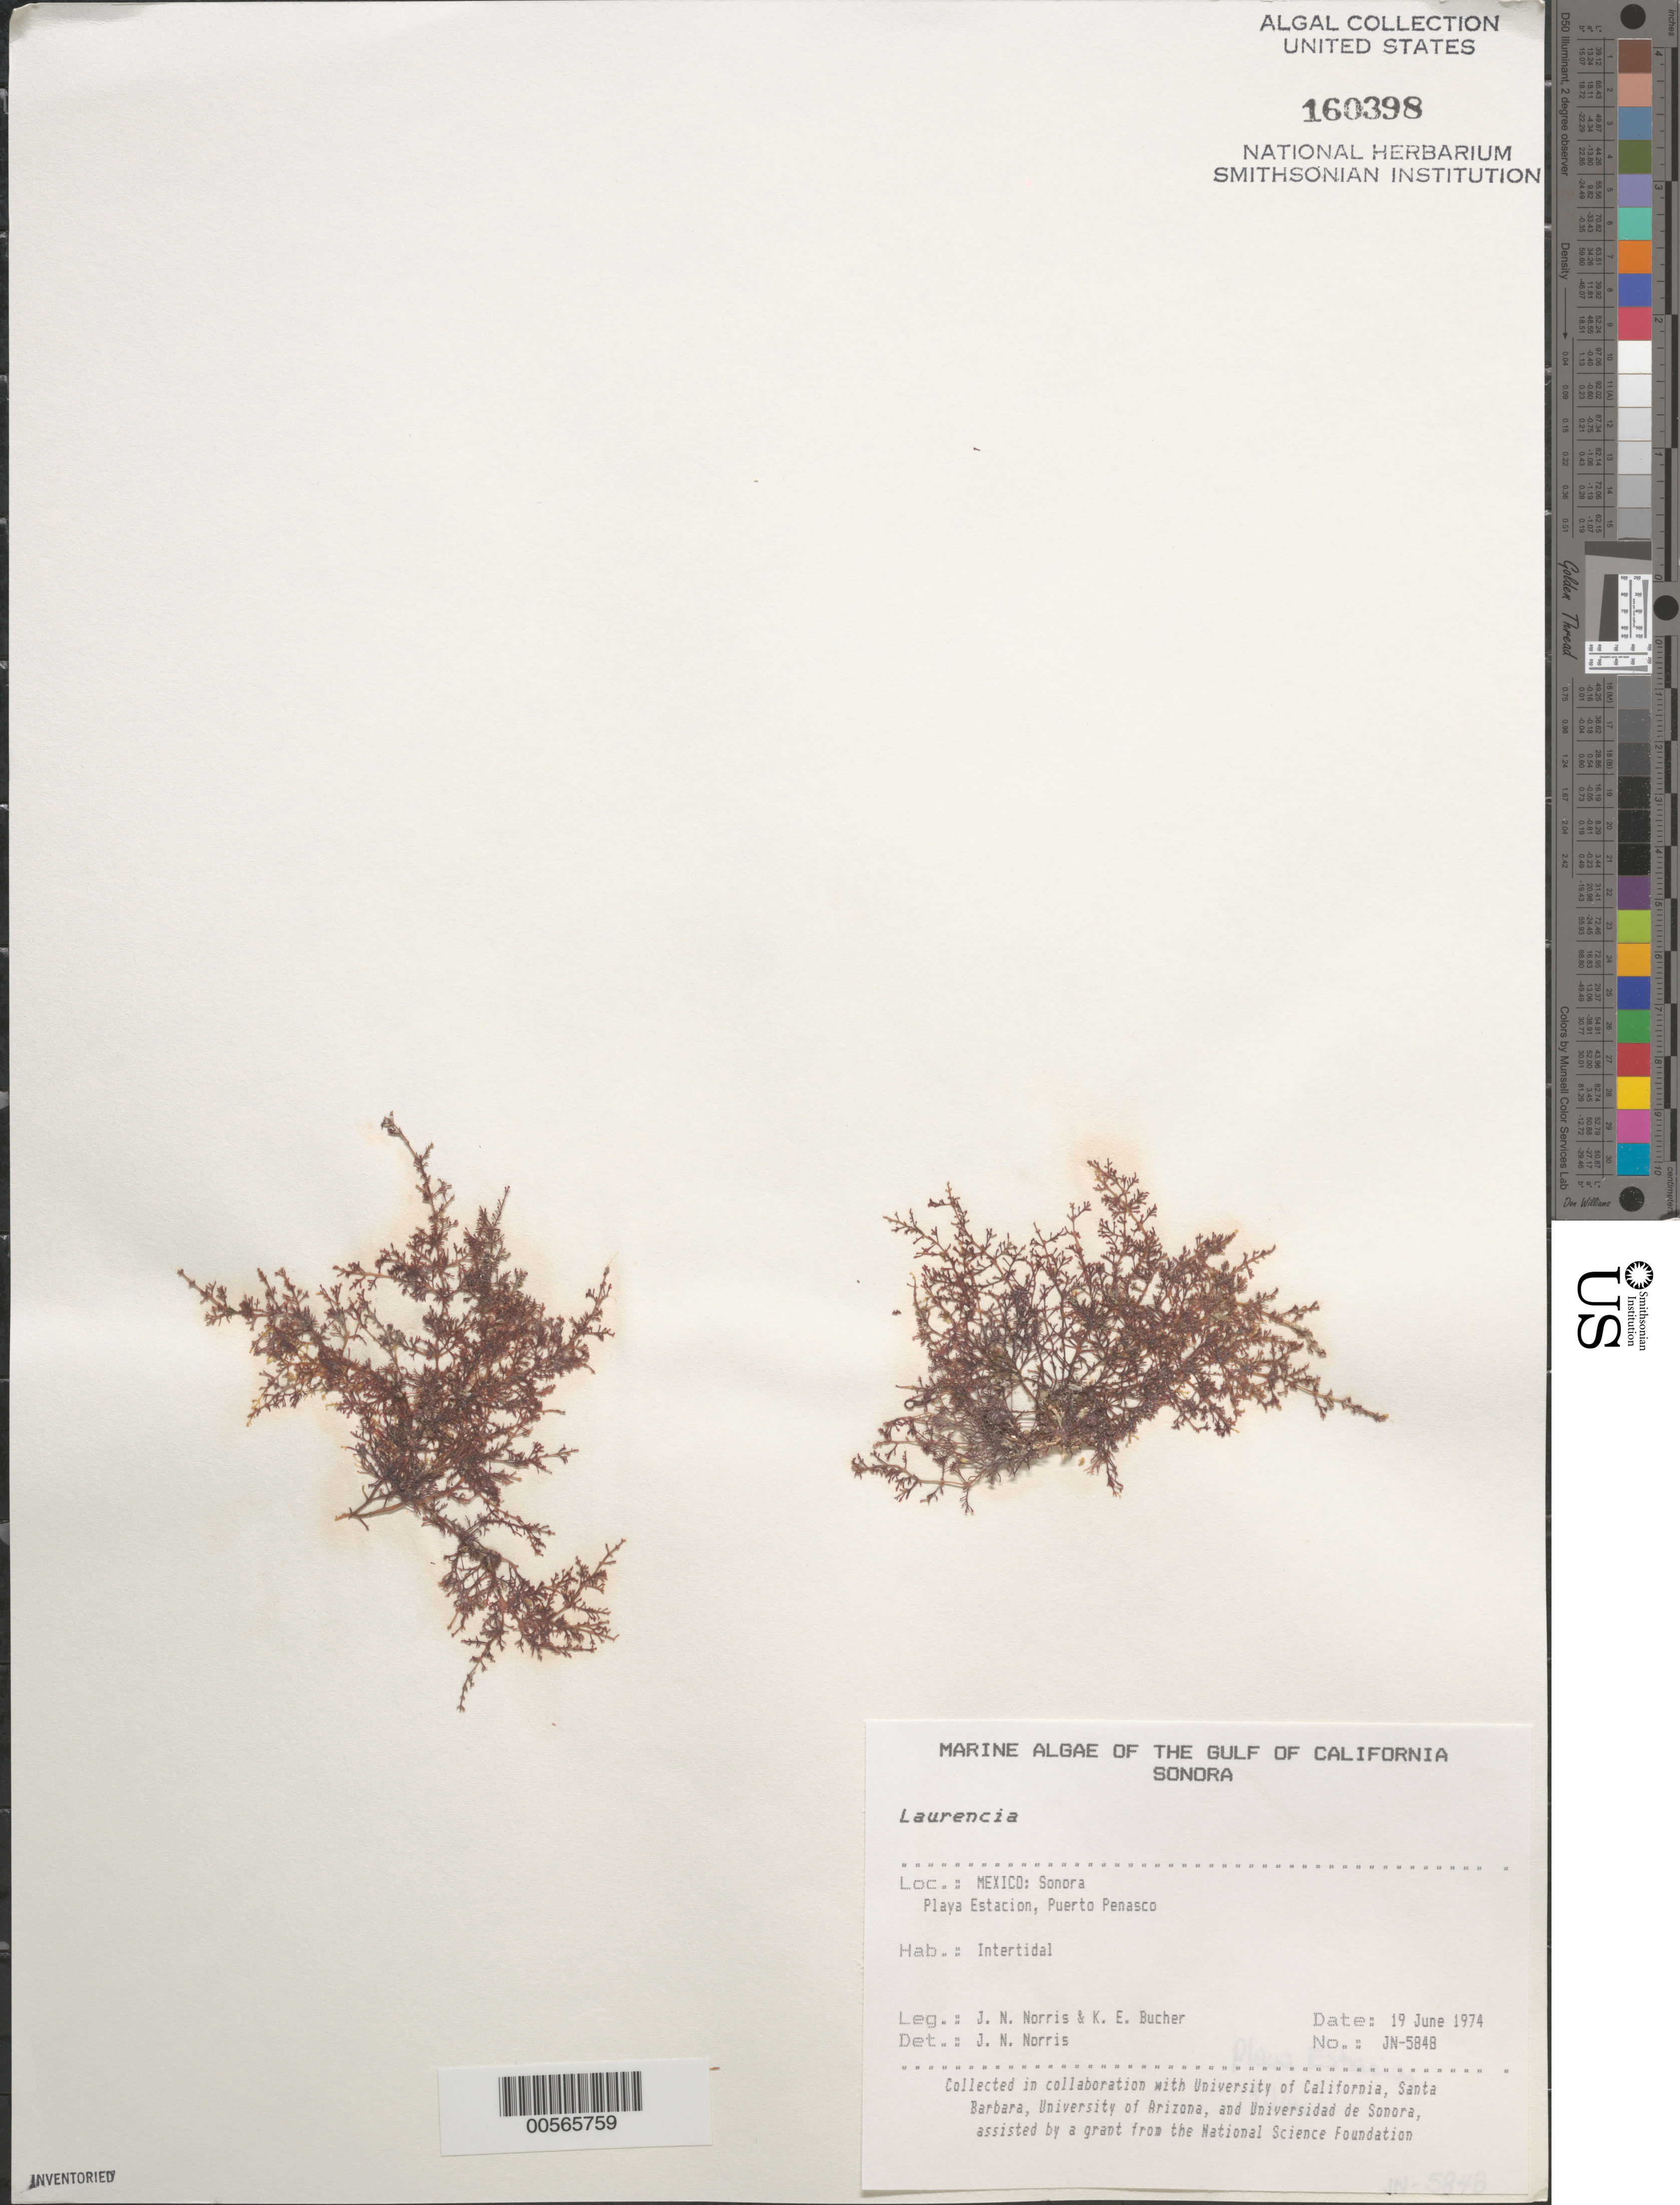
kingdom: Plantae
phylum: Rhodophyta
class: Florideophyceae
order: Ceramiales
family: Rhodomelaceae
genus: Laurencia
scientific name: Laurencia sp.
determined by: Norris, James N.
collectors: J. N. Norris & K. E. Bucher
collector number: JN-5848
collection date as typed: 19 Jun 1974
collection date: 1974-06-19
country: Mexico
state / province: Sonora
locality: Playa Estacion, Puerto Penasco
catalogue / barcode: US 160398